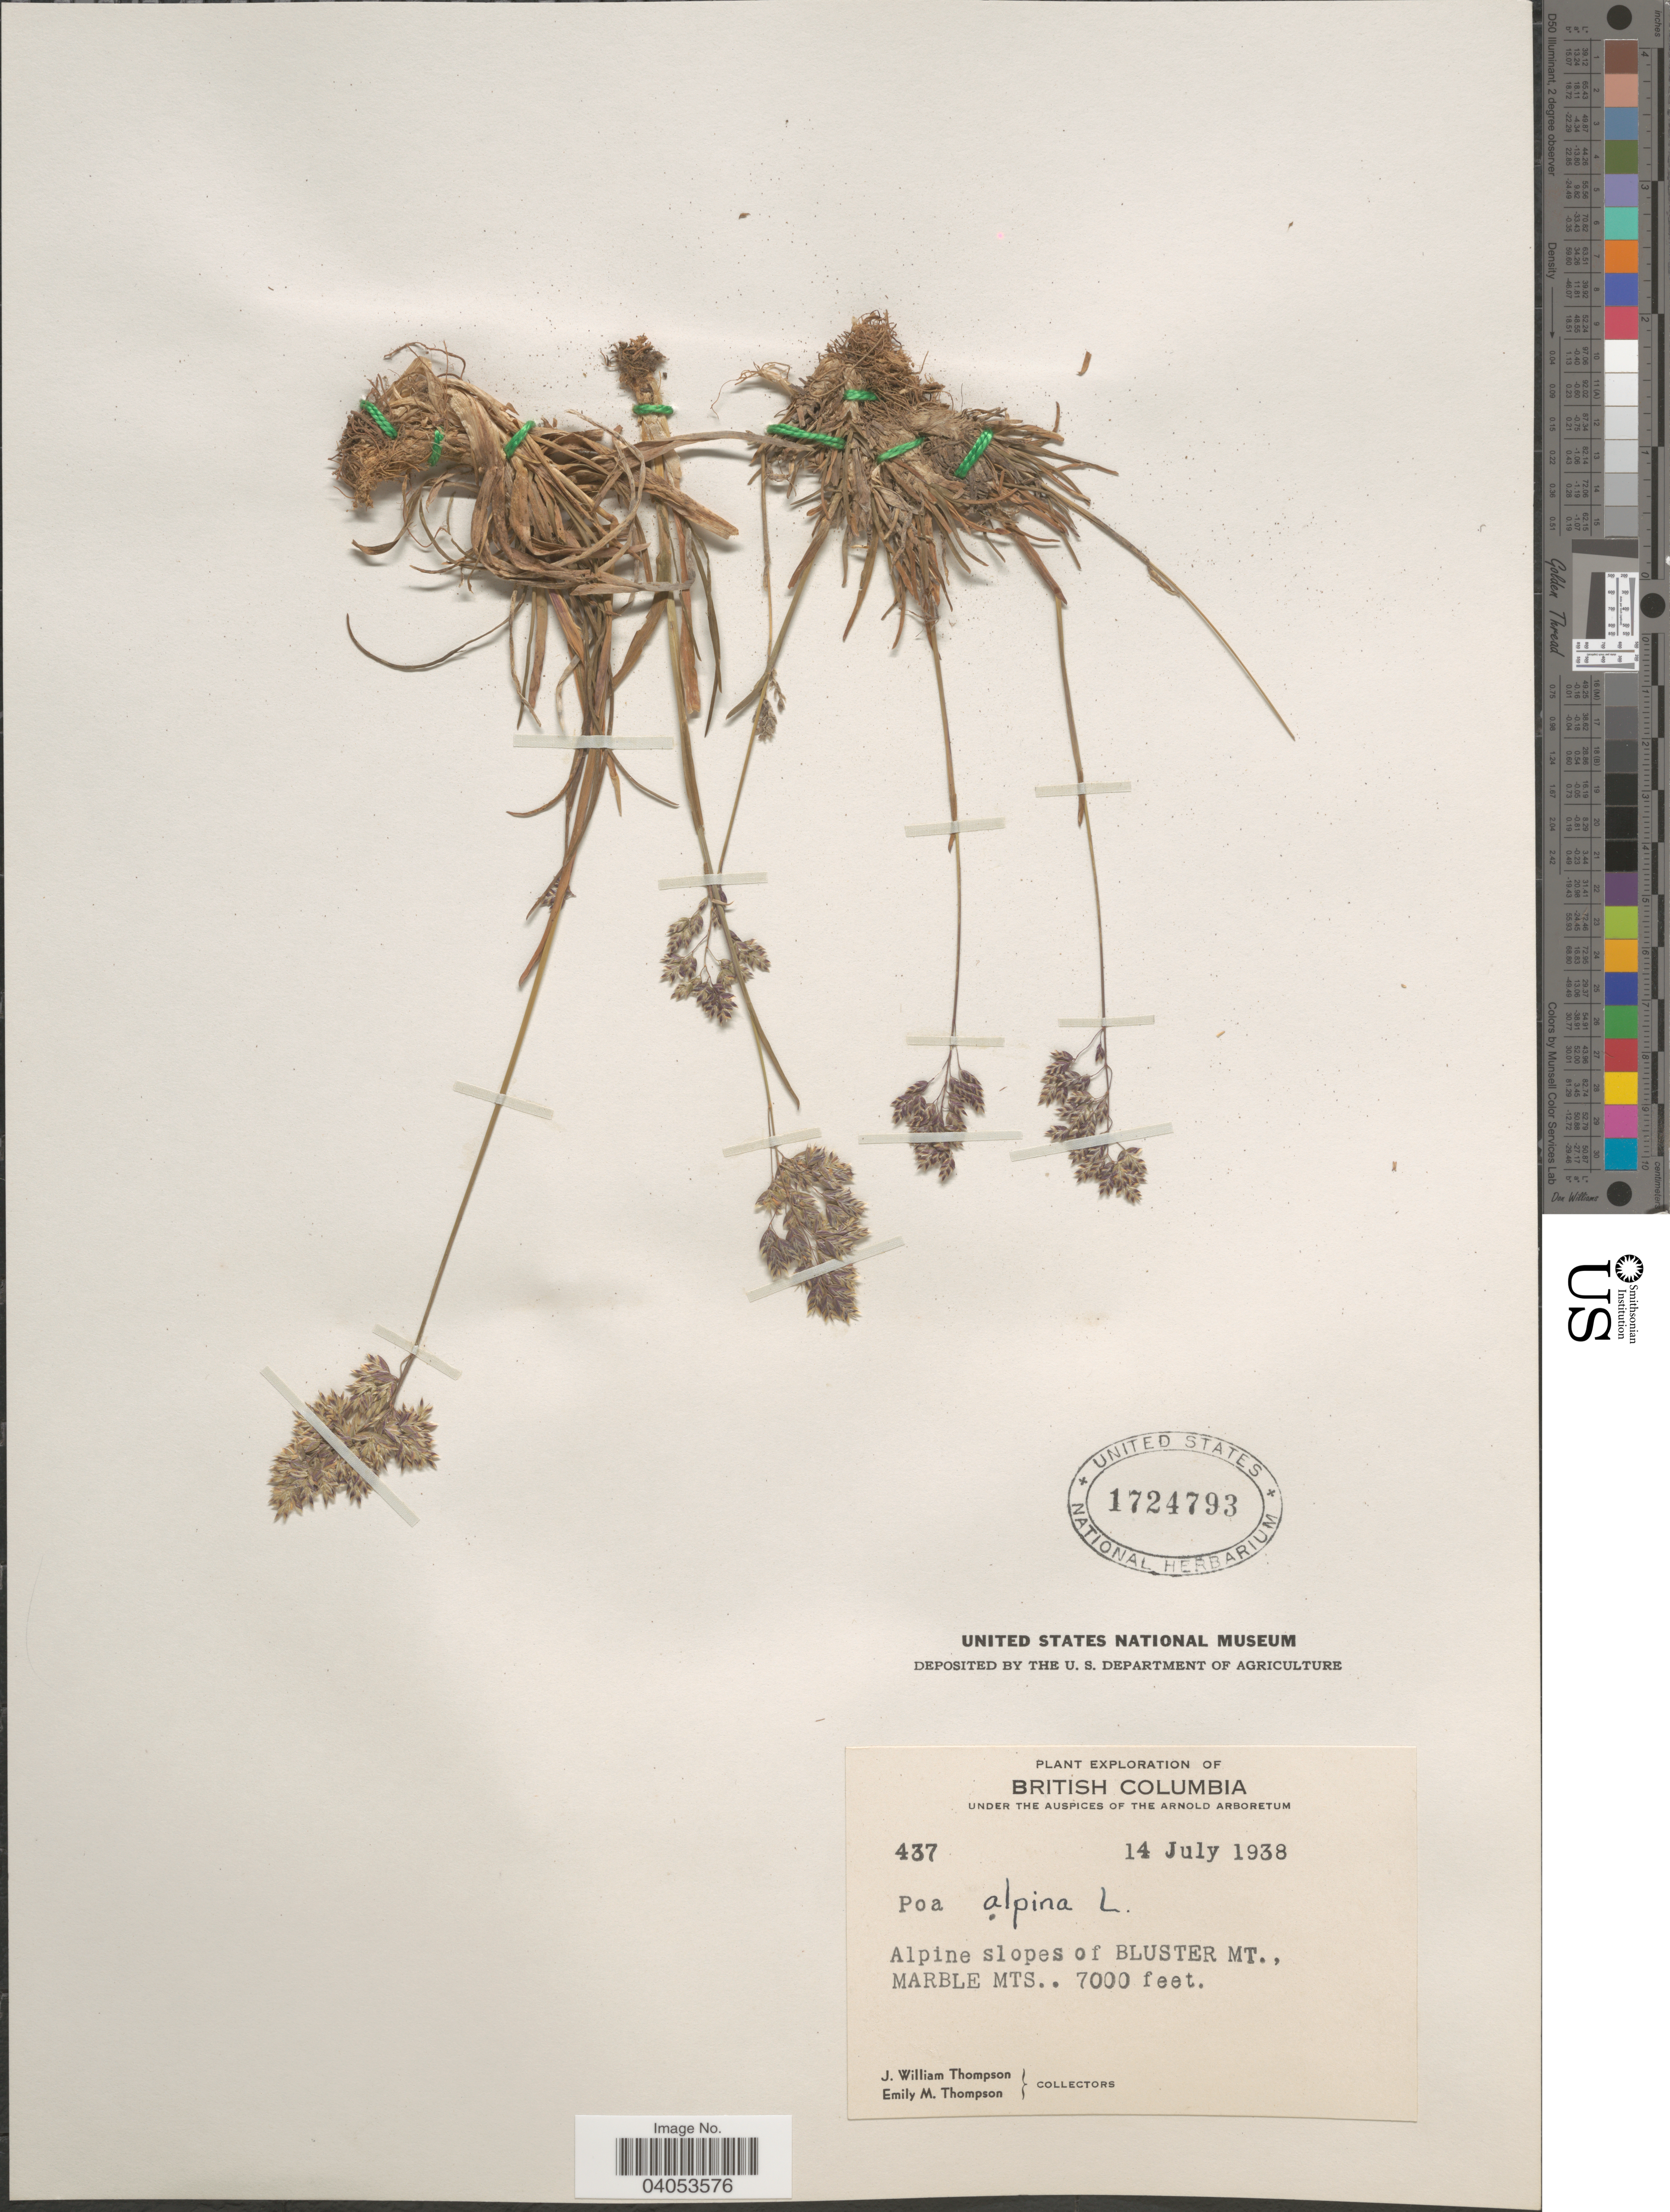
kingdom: Plantae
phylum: Tracheophyta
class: Liliopsida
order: Poales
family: Poaceae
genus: Poa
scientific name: Poa alpina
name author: L.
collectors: J. W. Thompson & E. M. Thompson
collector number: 437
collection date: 1938-07-14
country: Canada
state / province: British Columbia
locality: Alpine slopes of Bluster Mt., Marble Mts.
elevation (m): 2134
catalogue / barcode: US 1724793